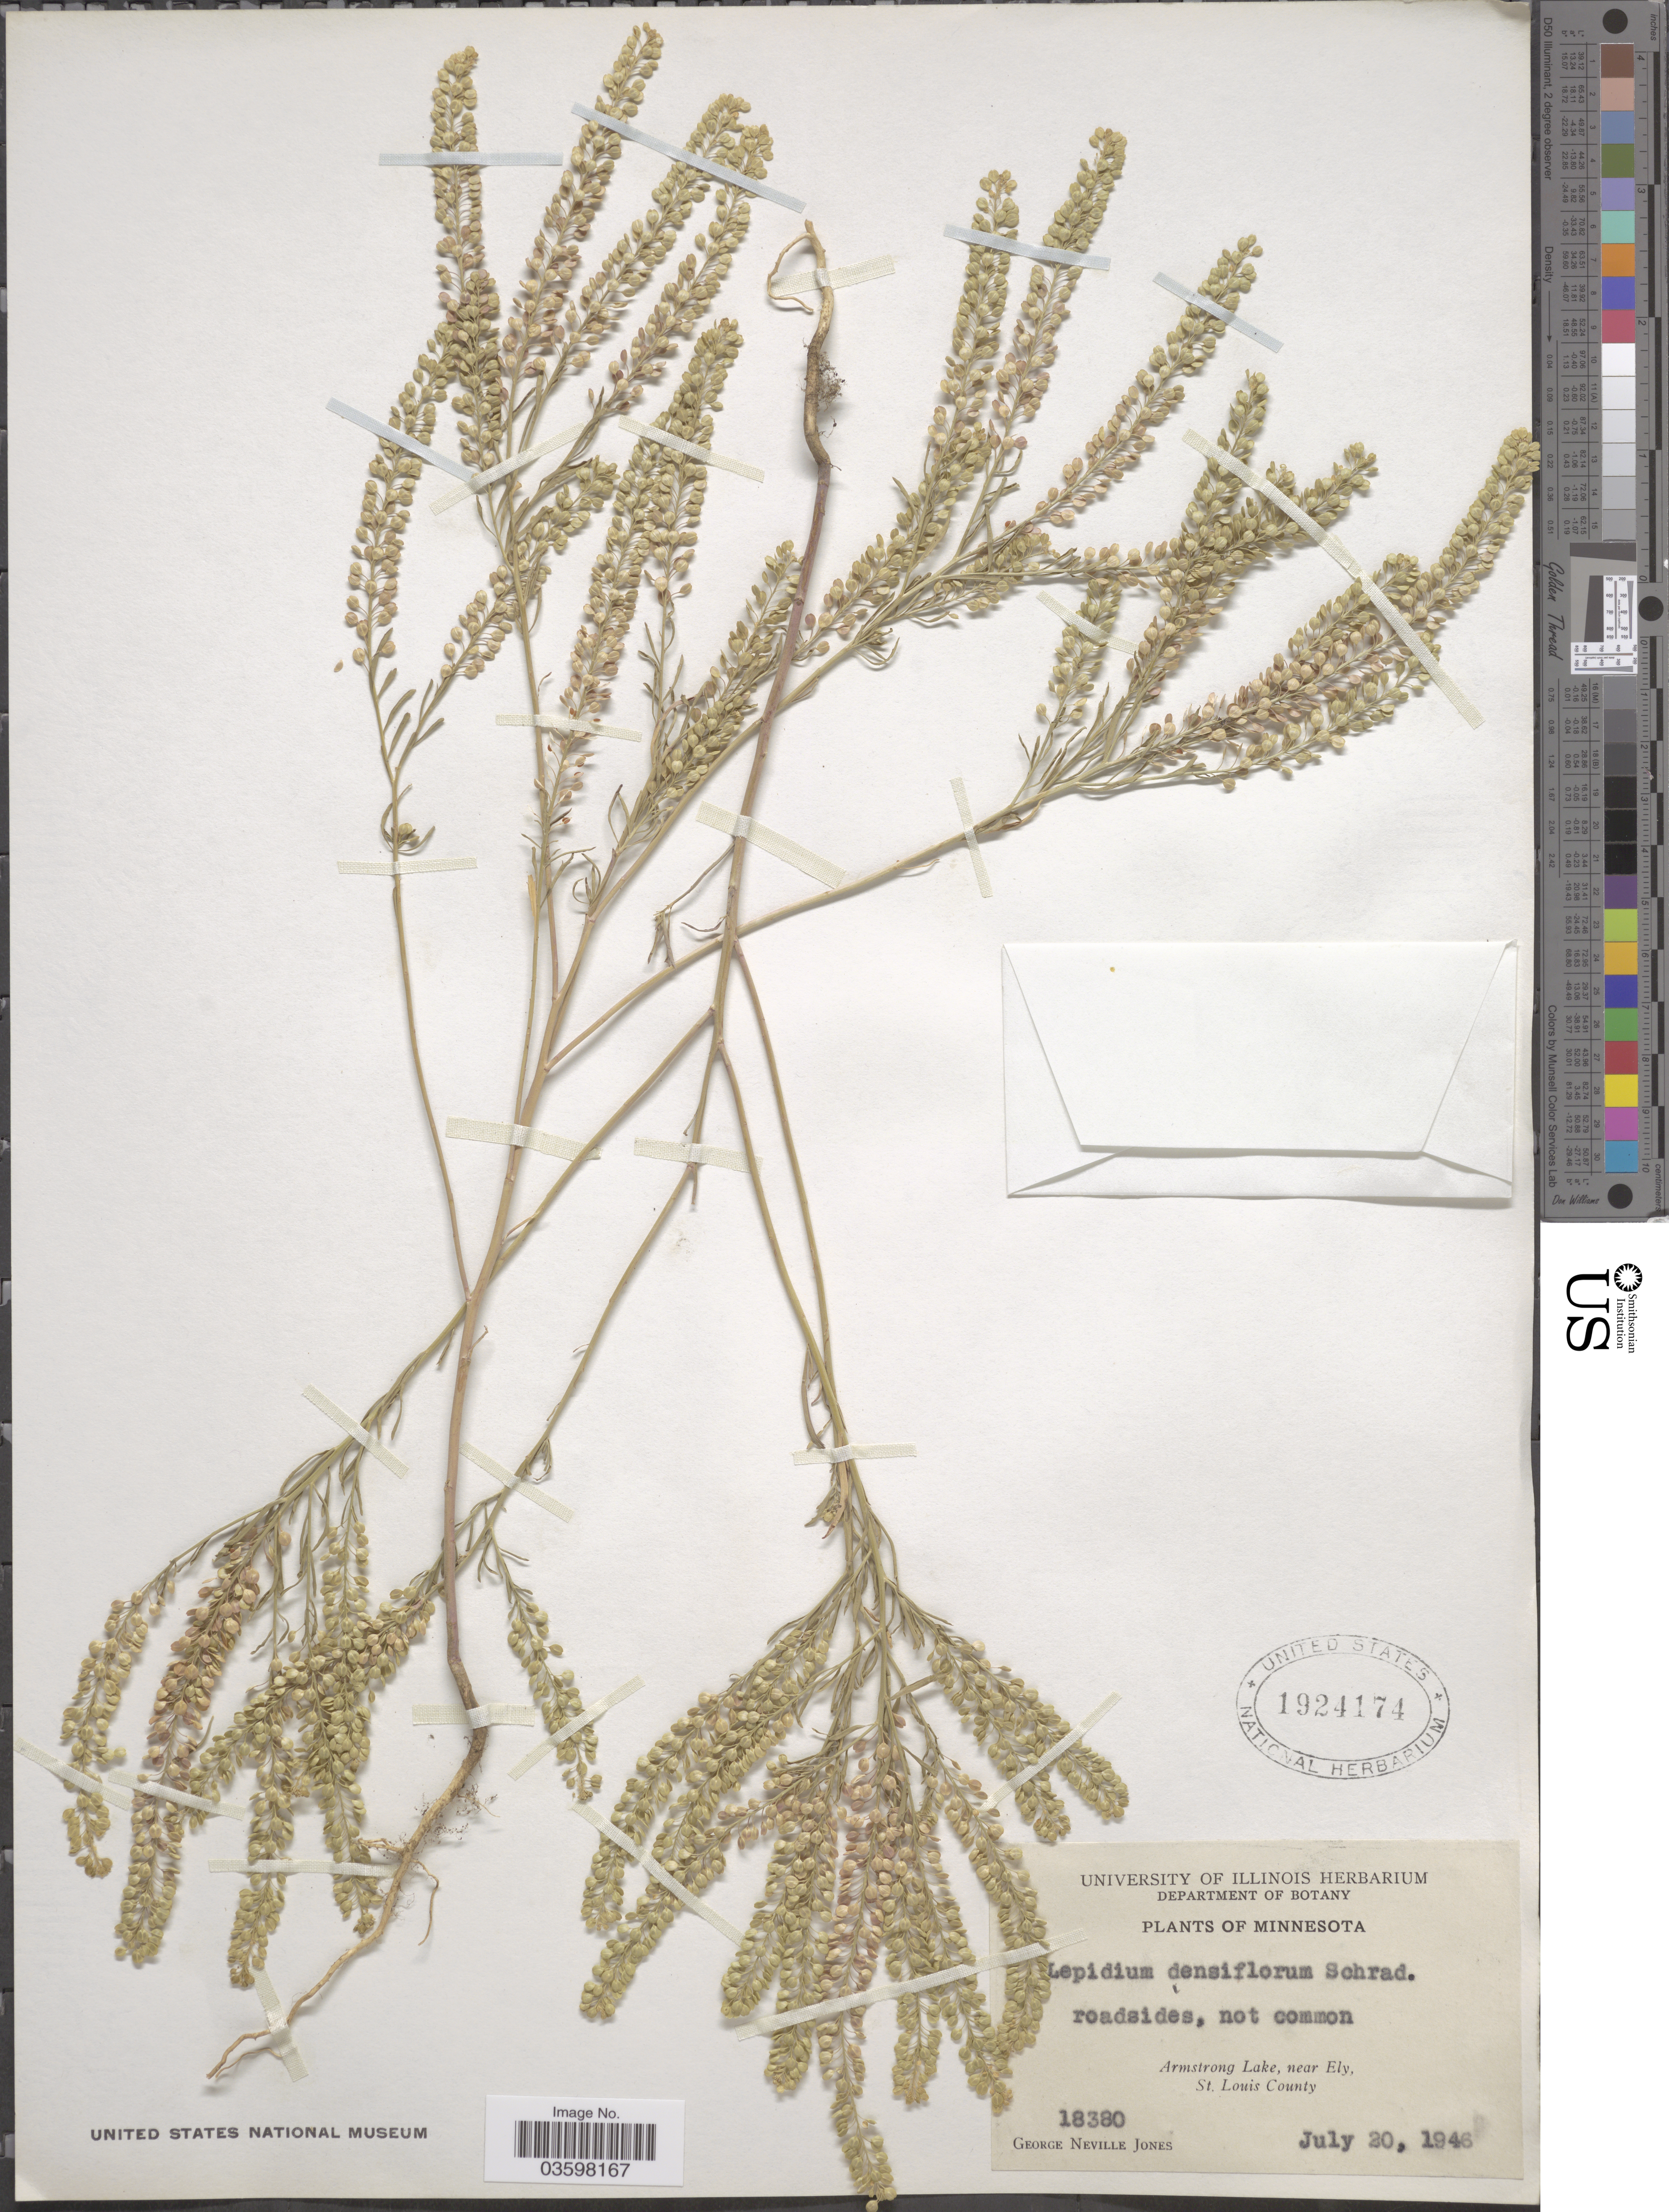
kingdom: Plantae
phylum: Tracheophyta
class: Magnoliopsida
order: Brassicales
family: Brassicaceae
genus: Lepidium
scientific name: Lepidium densiflorum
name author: Schrad.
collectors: G. N. Jones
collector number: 18380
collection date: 1946-07-20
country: United States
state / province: Minnesota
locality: Armstrong Lake, near Ely, St. Louis County.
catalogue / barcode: US 1924174